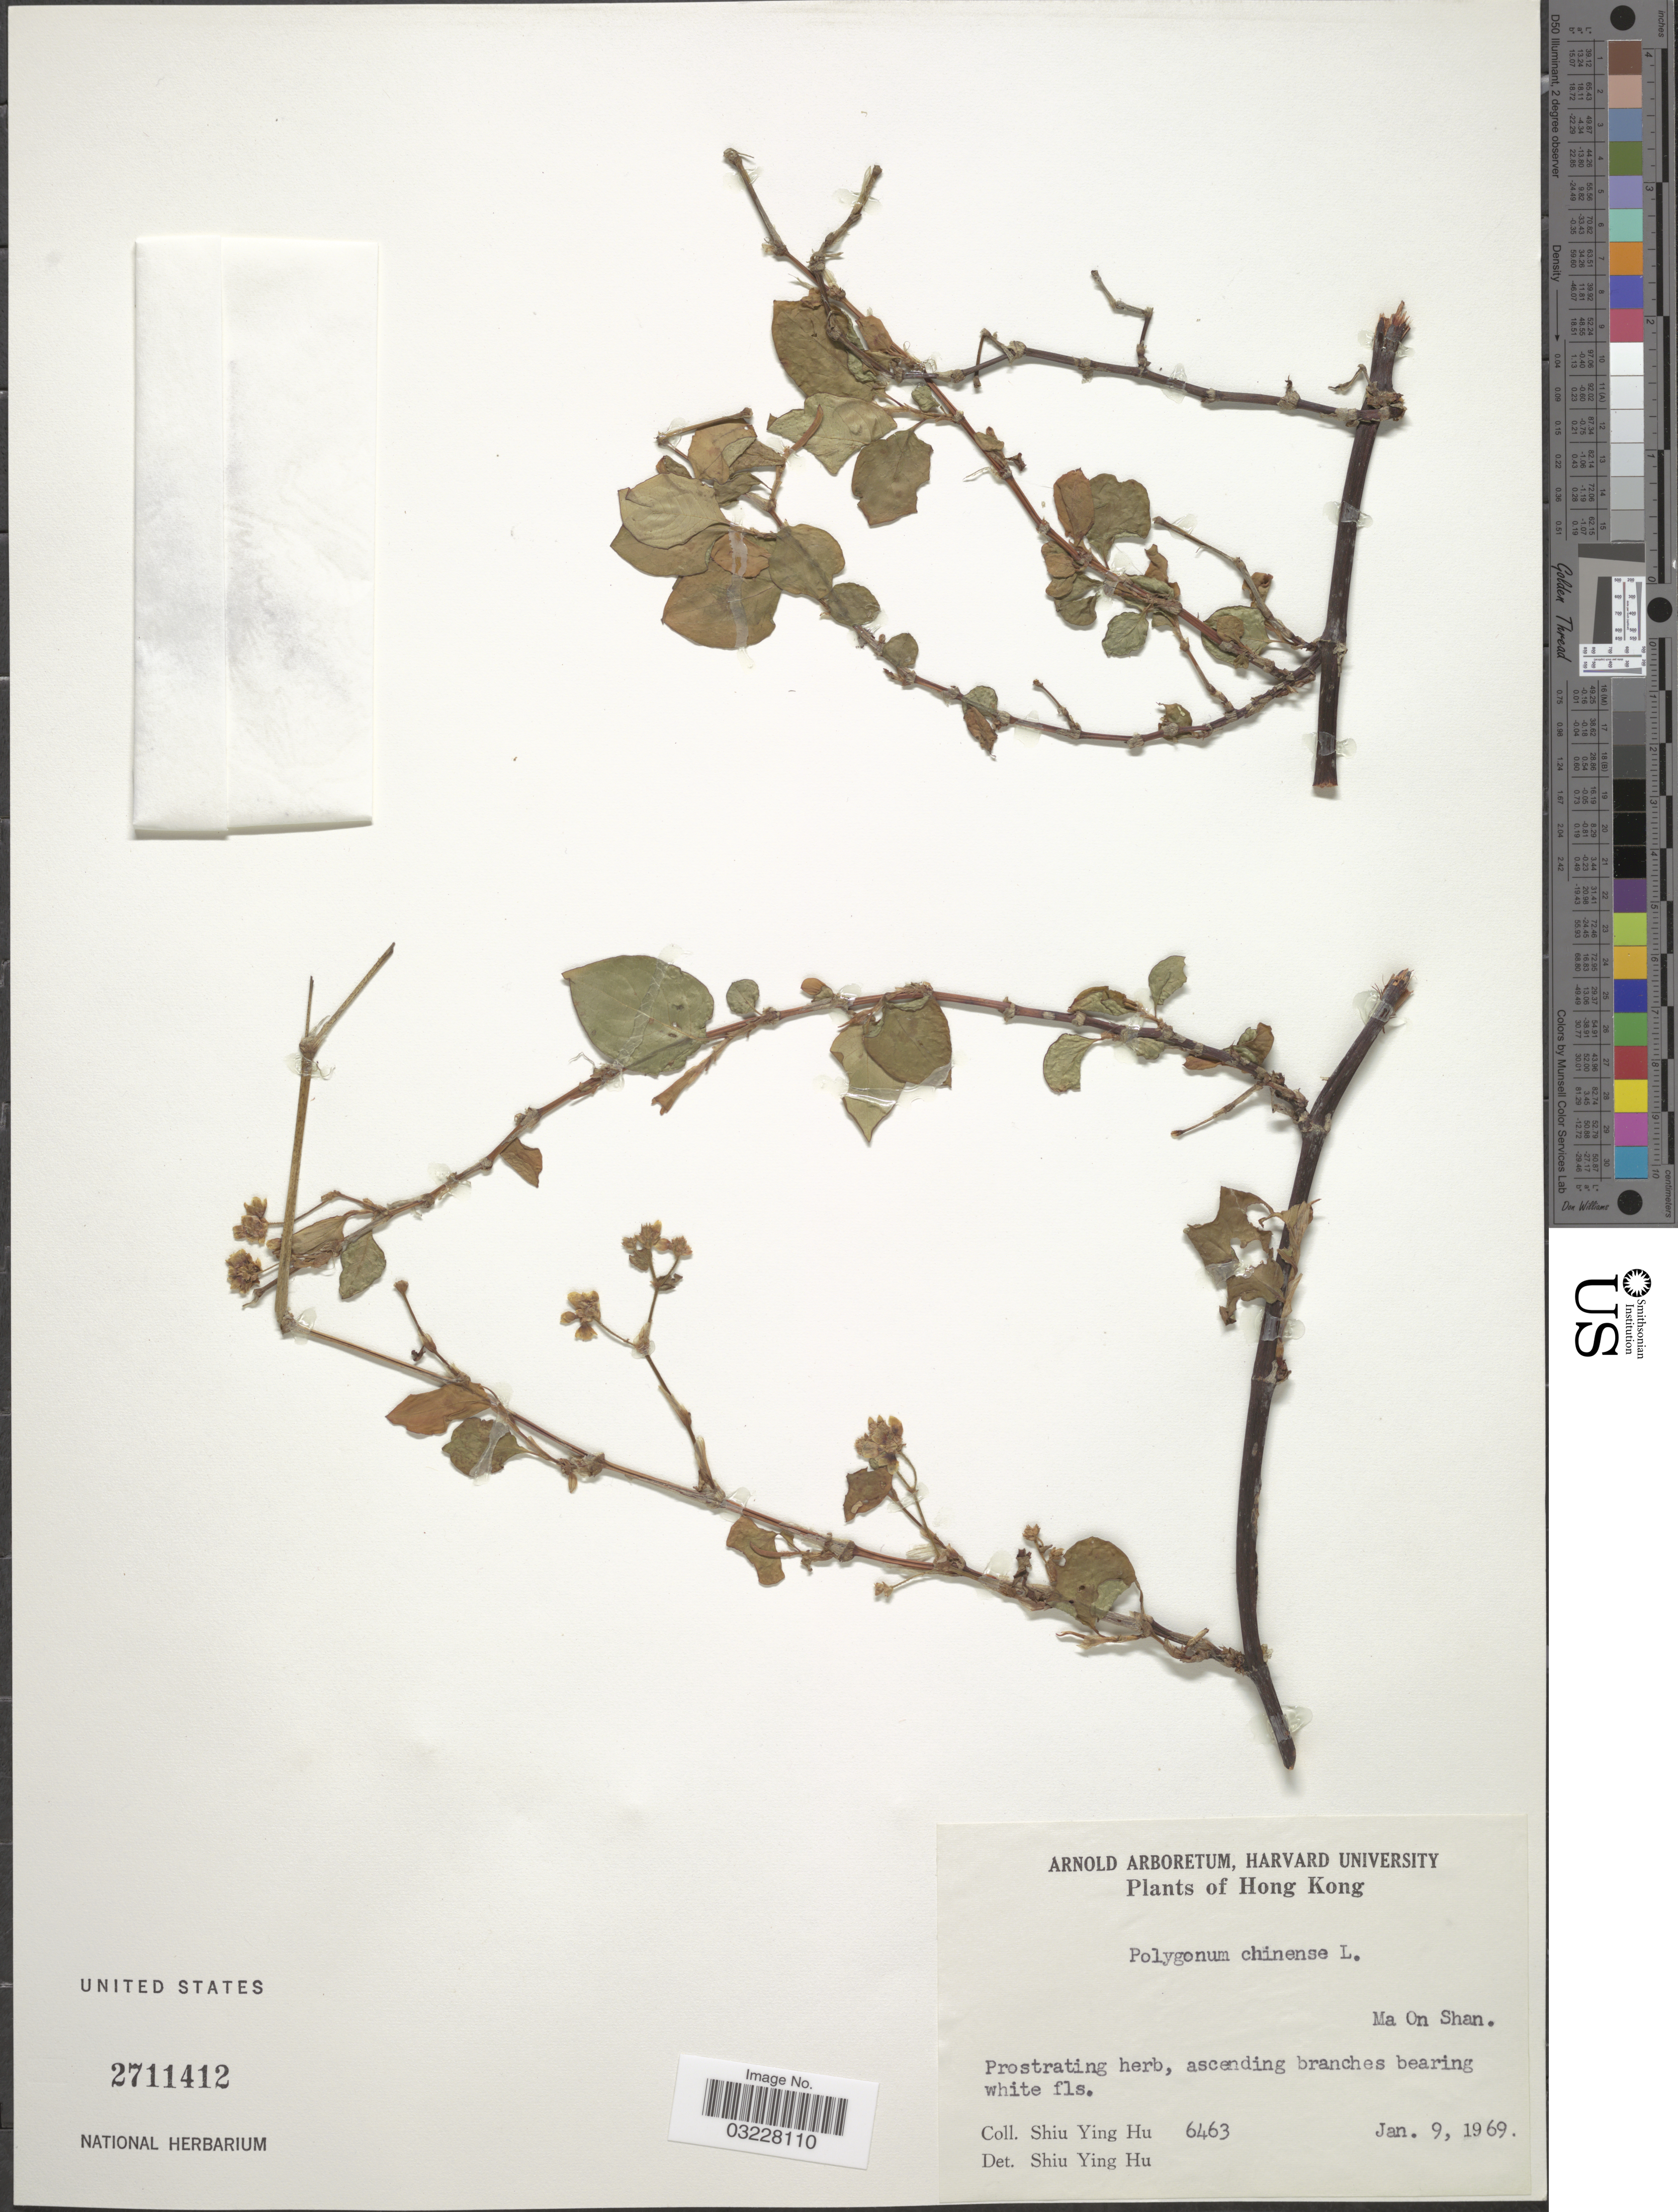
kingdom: Plantae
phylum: Tracheophyta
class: Magnoliopsida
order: Caryophyllales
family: Polygonaceae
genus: Polygonum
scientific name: Polygonum chinense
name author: L.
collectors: S. Y. Hu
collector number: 6463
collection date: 1969-01-09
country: China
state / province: Hong Kong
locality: Ma On Shan.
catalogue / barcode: US 2711412